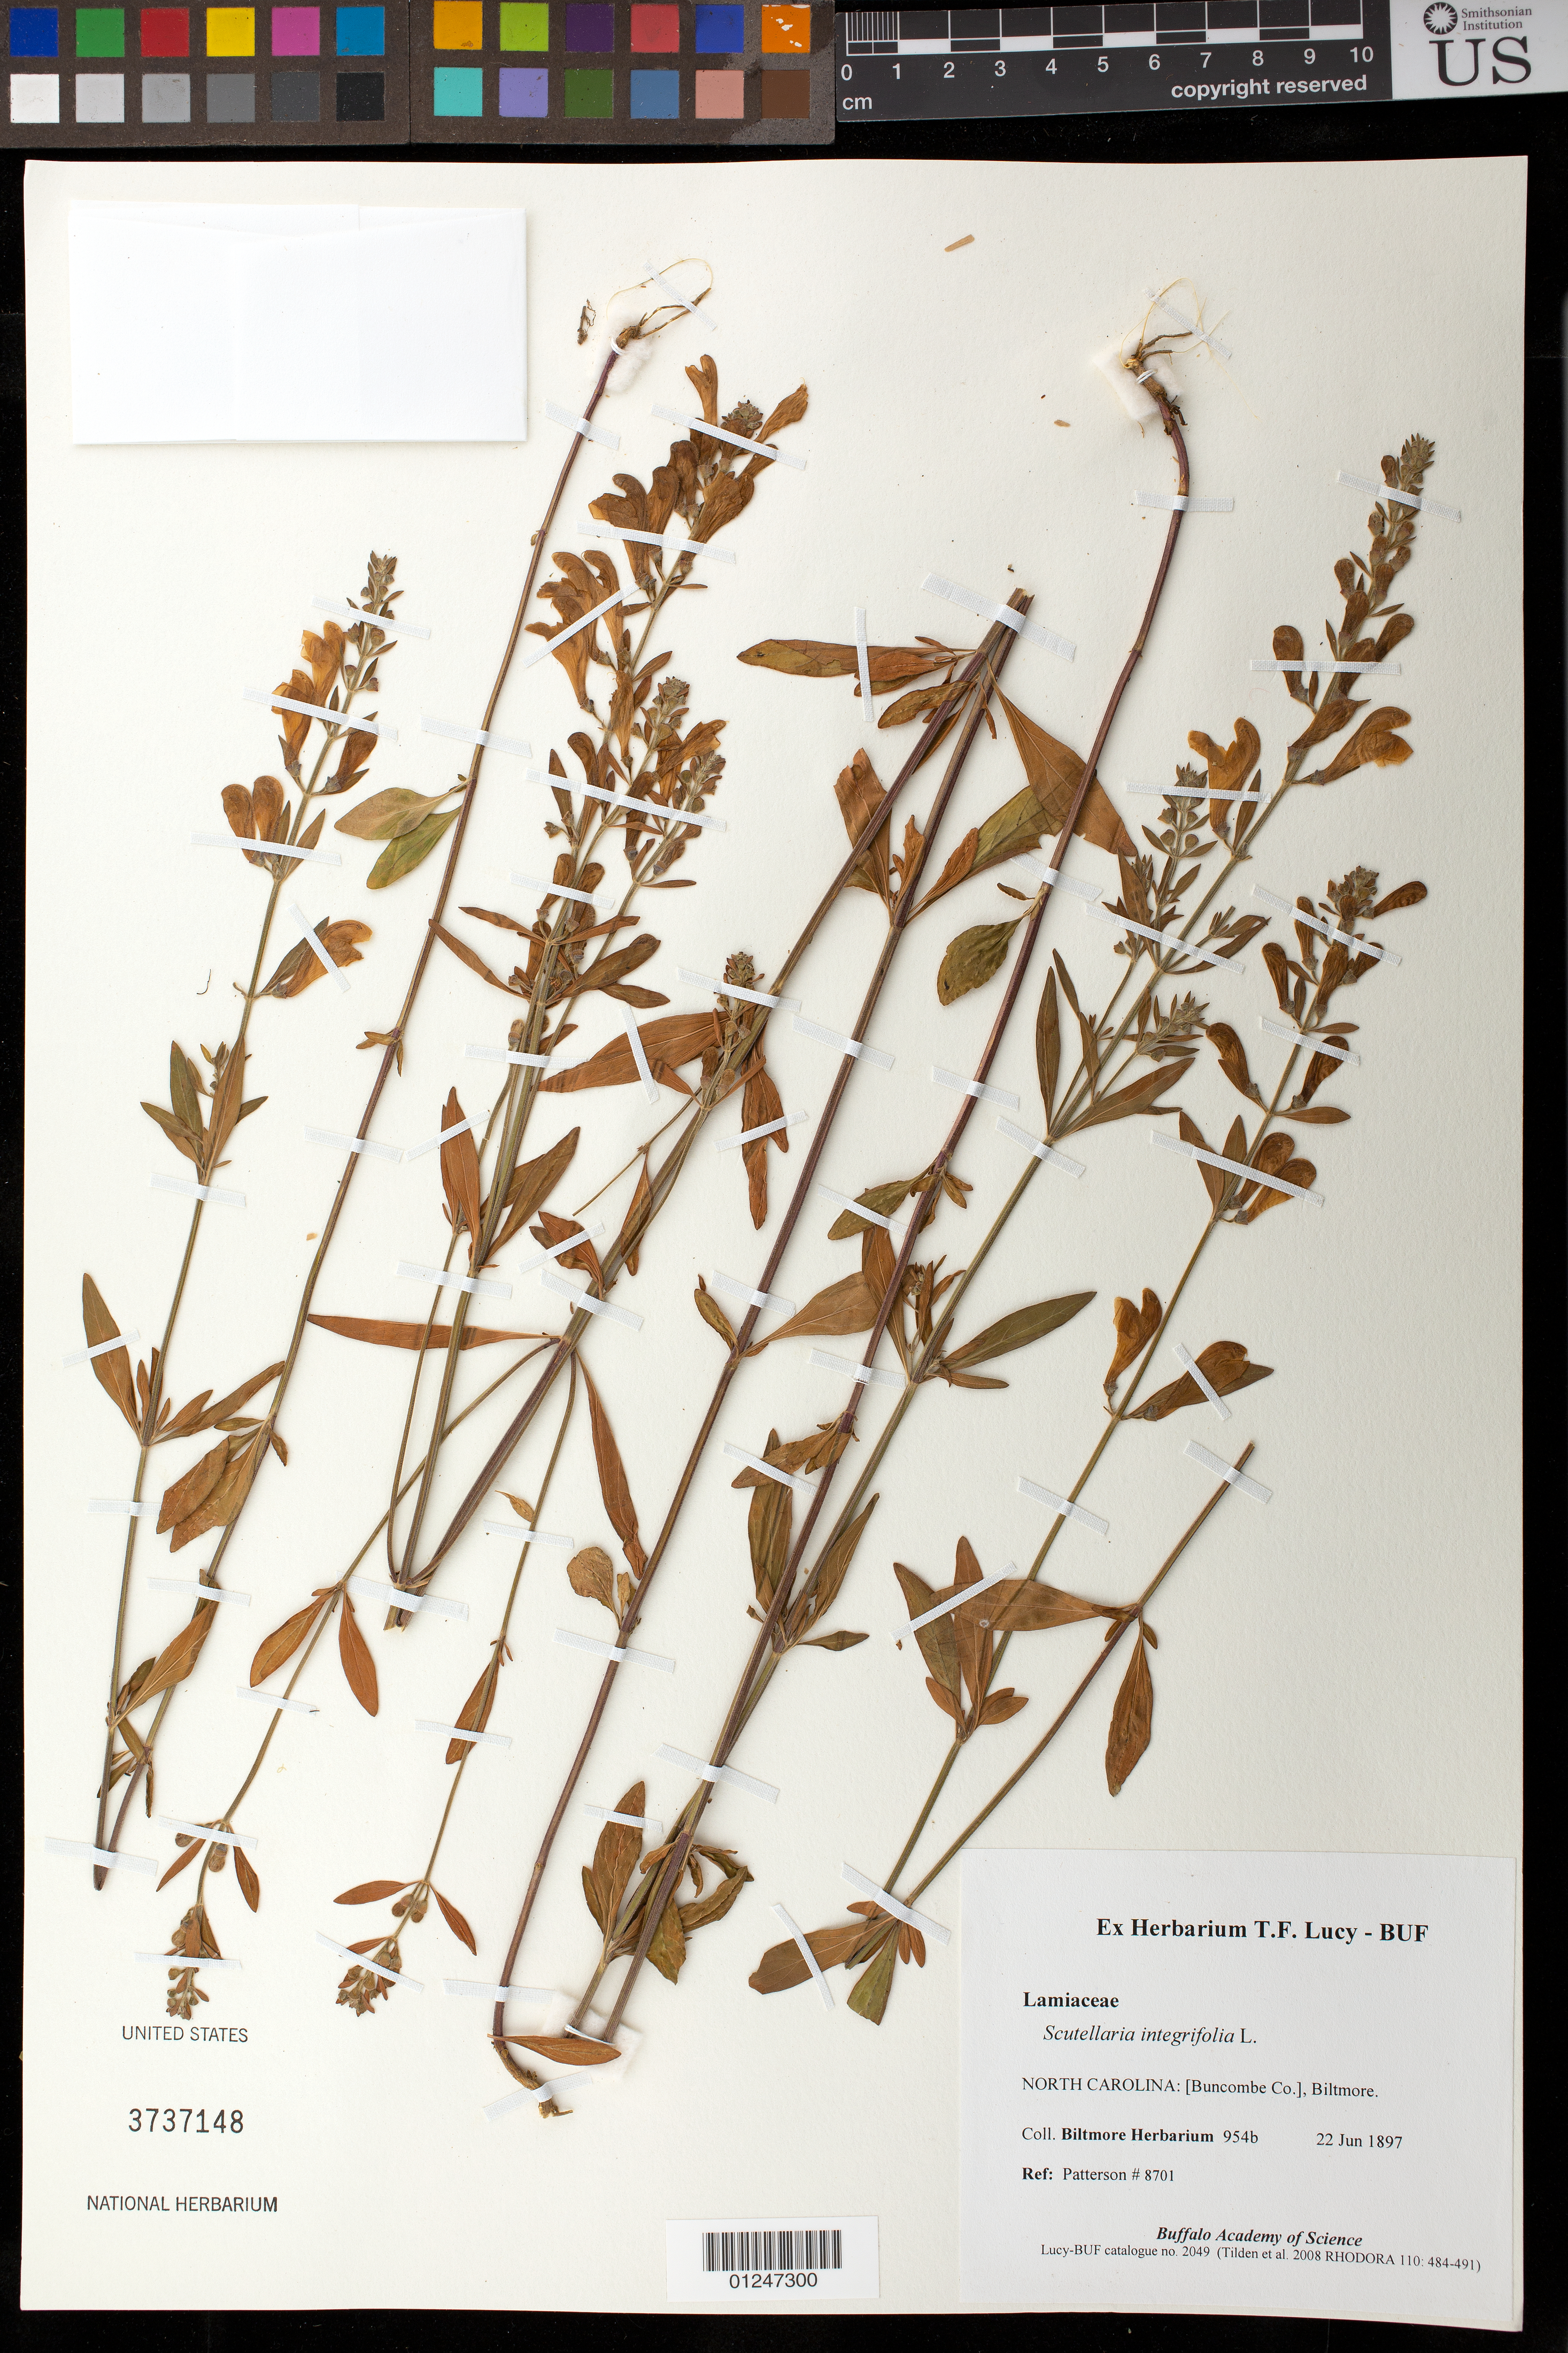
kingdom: Plantae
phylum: Tracheophyta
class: Magnoliopsida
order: Lamiales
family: Lamiaceae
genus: Scutellaria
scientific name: Scutellaria integrifolia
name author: L.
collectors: Biltmore Herbarium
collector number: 954b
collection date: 1897-06-22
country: United States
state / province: North Carolina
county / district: Buncombe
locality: Biltmore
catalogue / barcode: US 3737148